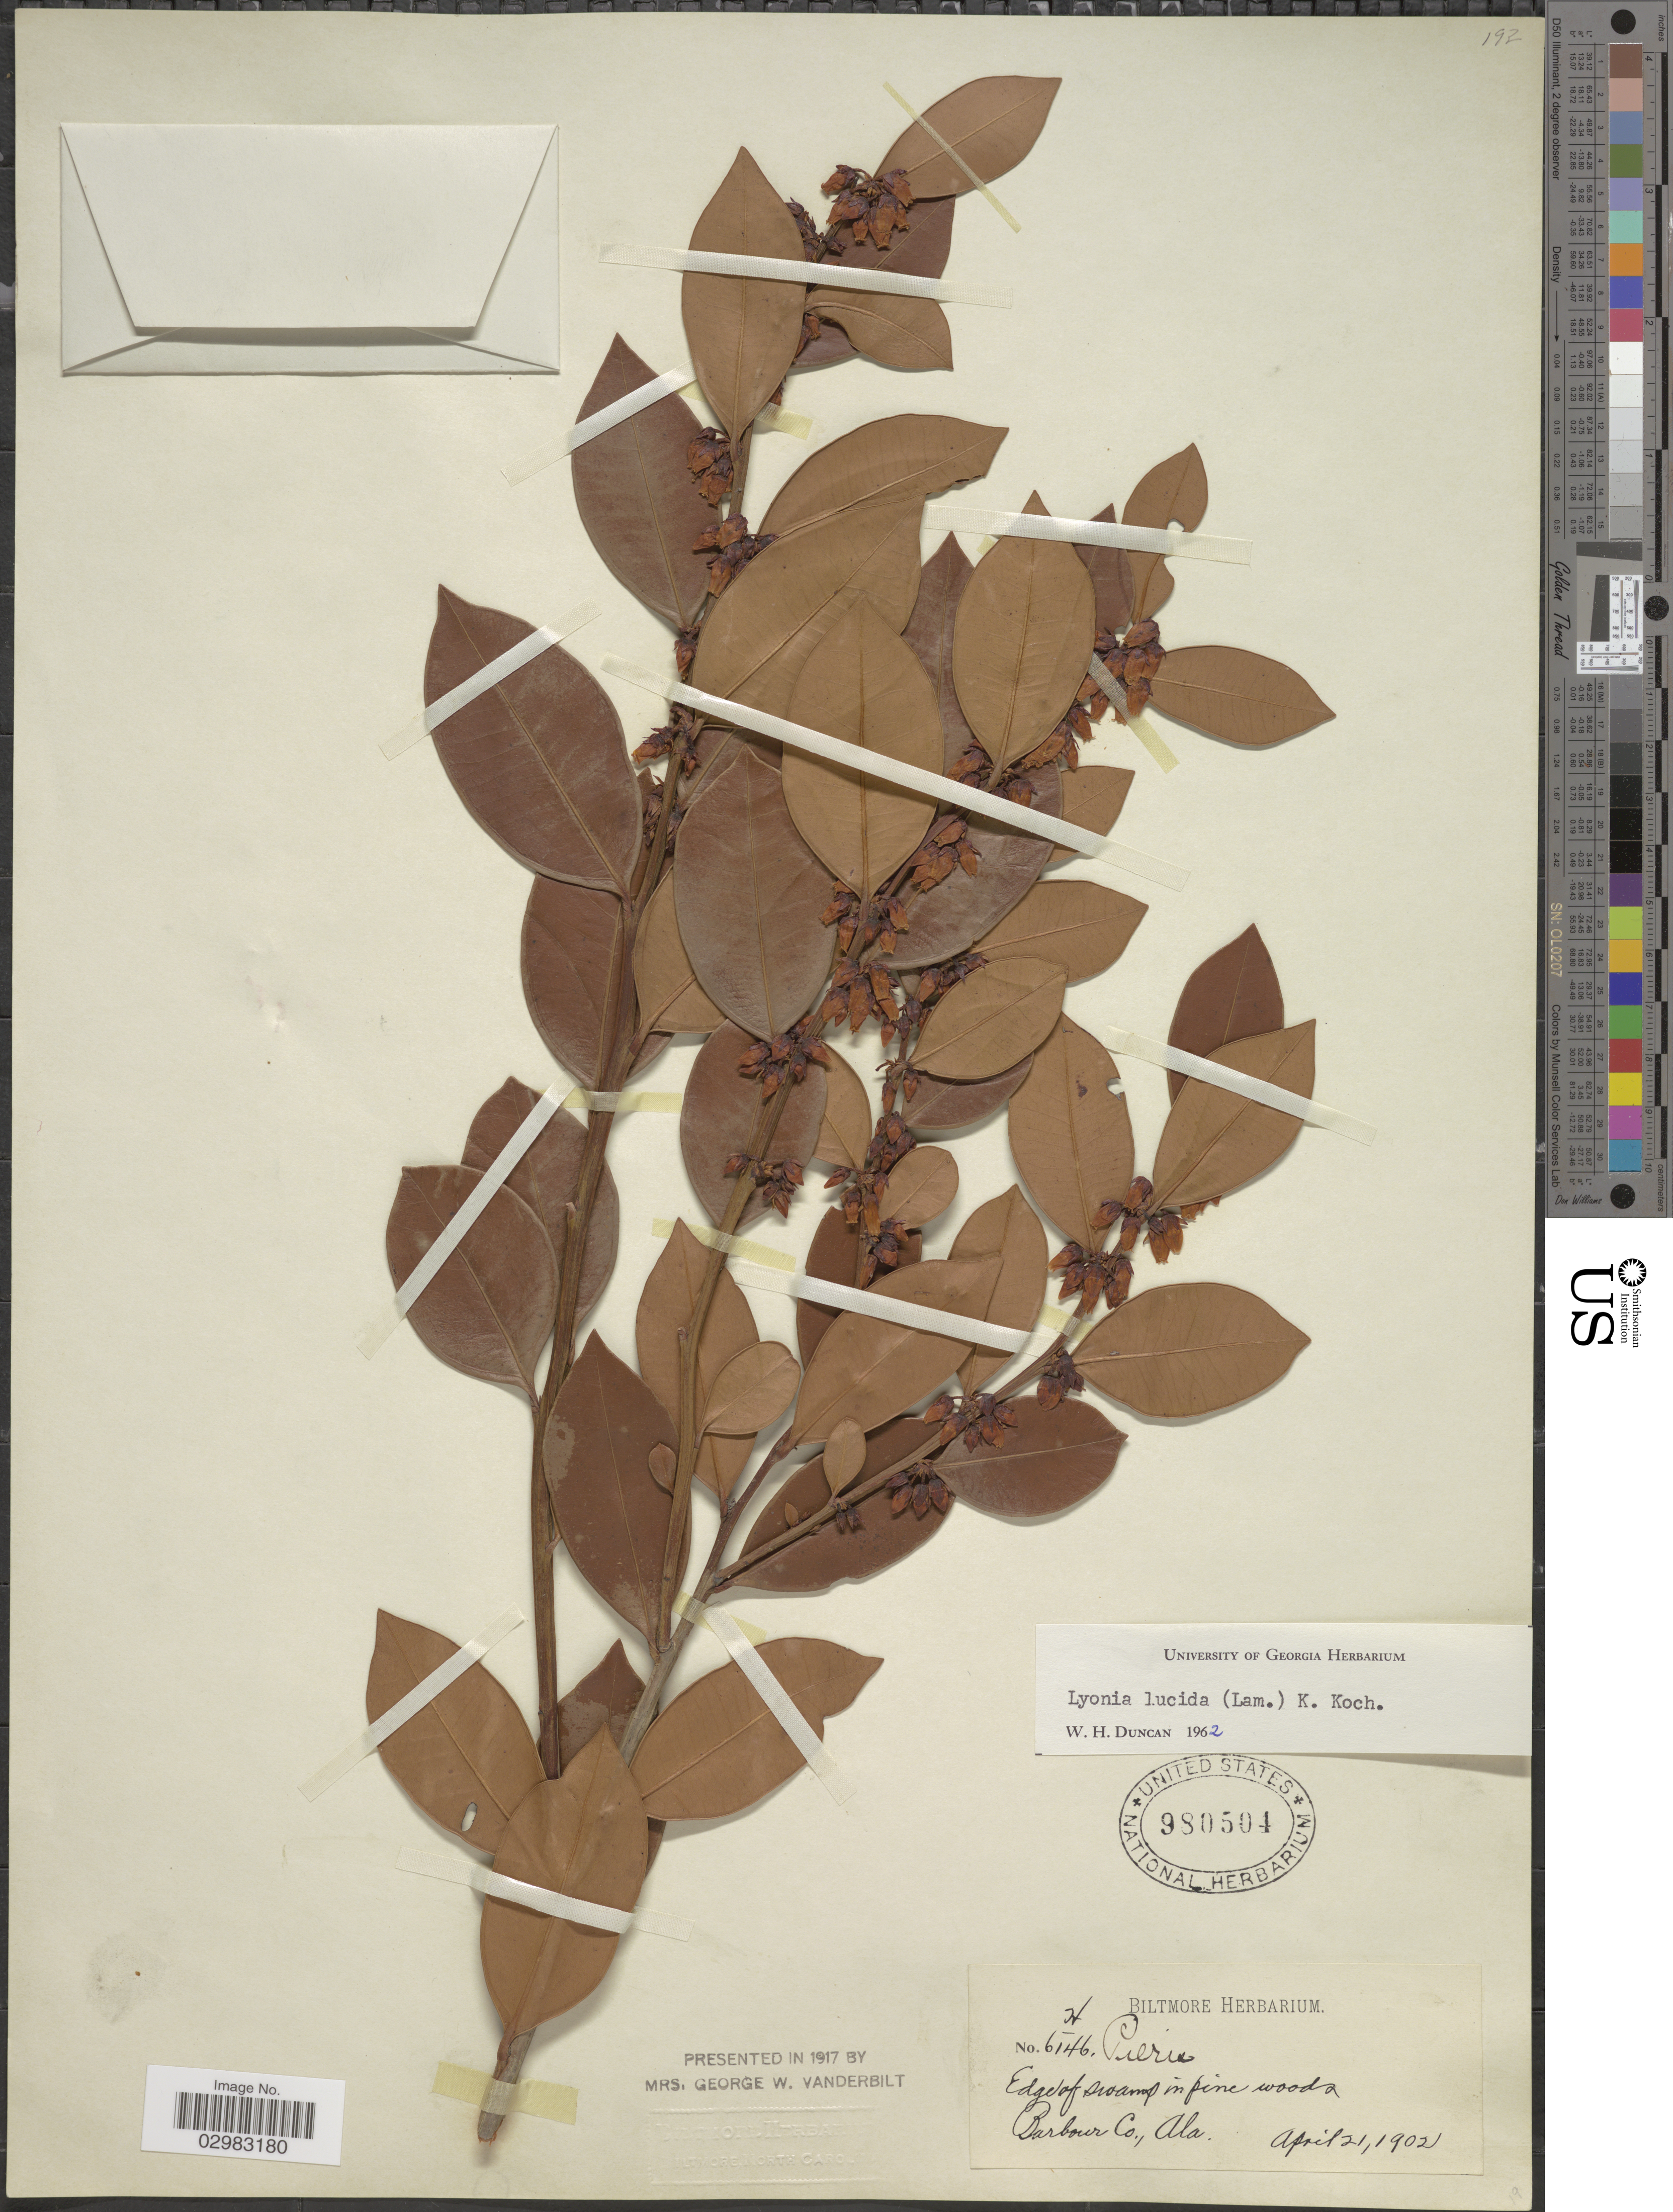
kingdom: Plantae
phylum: Tracheophyta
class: Magnoliopsida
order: Ericales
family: Ericaceae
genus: Lyonia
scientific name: Lyonia lucida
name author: K. Koch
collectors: ex herb. Biltmore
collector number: H/6146*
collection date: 1902-04-21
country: United States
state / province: Alabama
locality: Barbour Co., Ala.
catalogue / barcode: US 980504